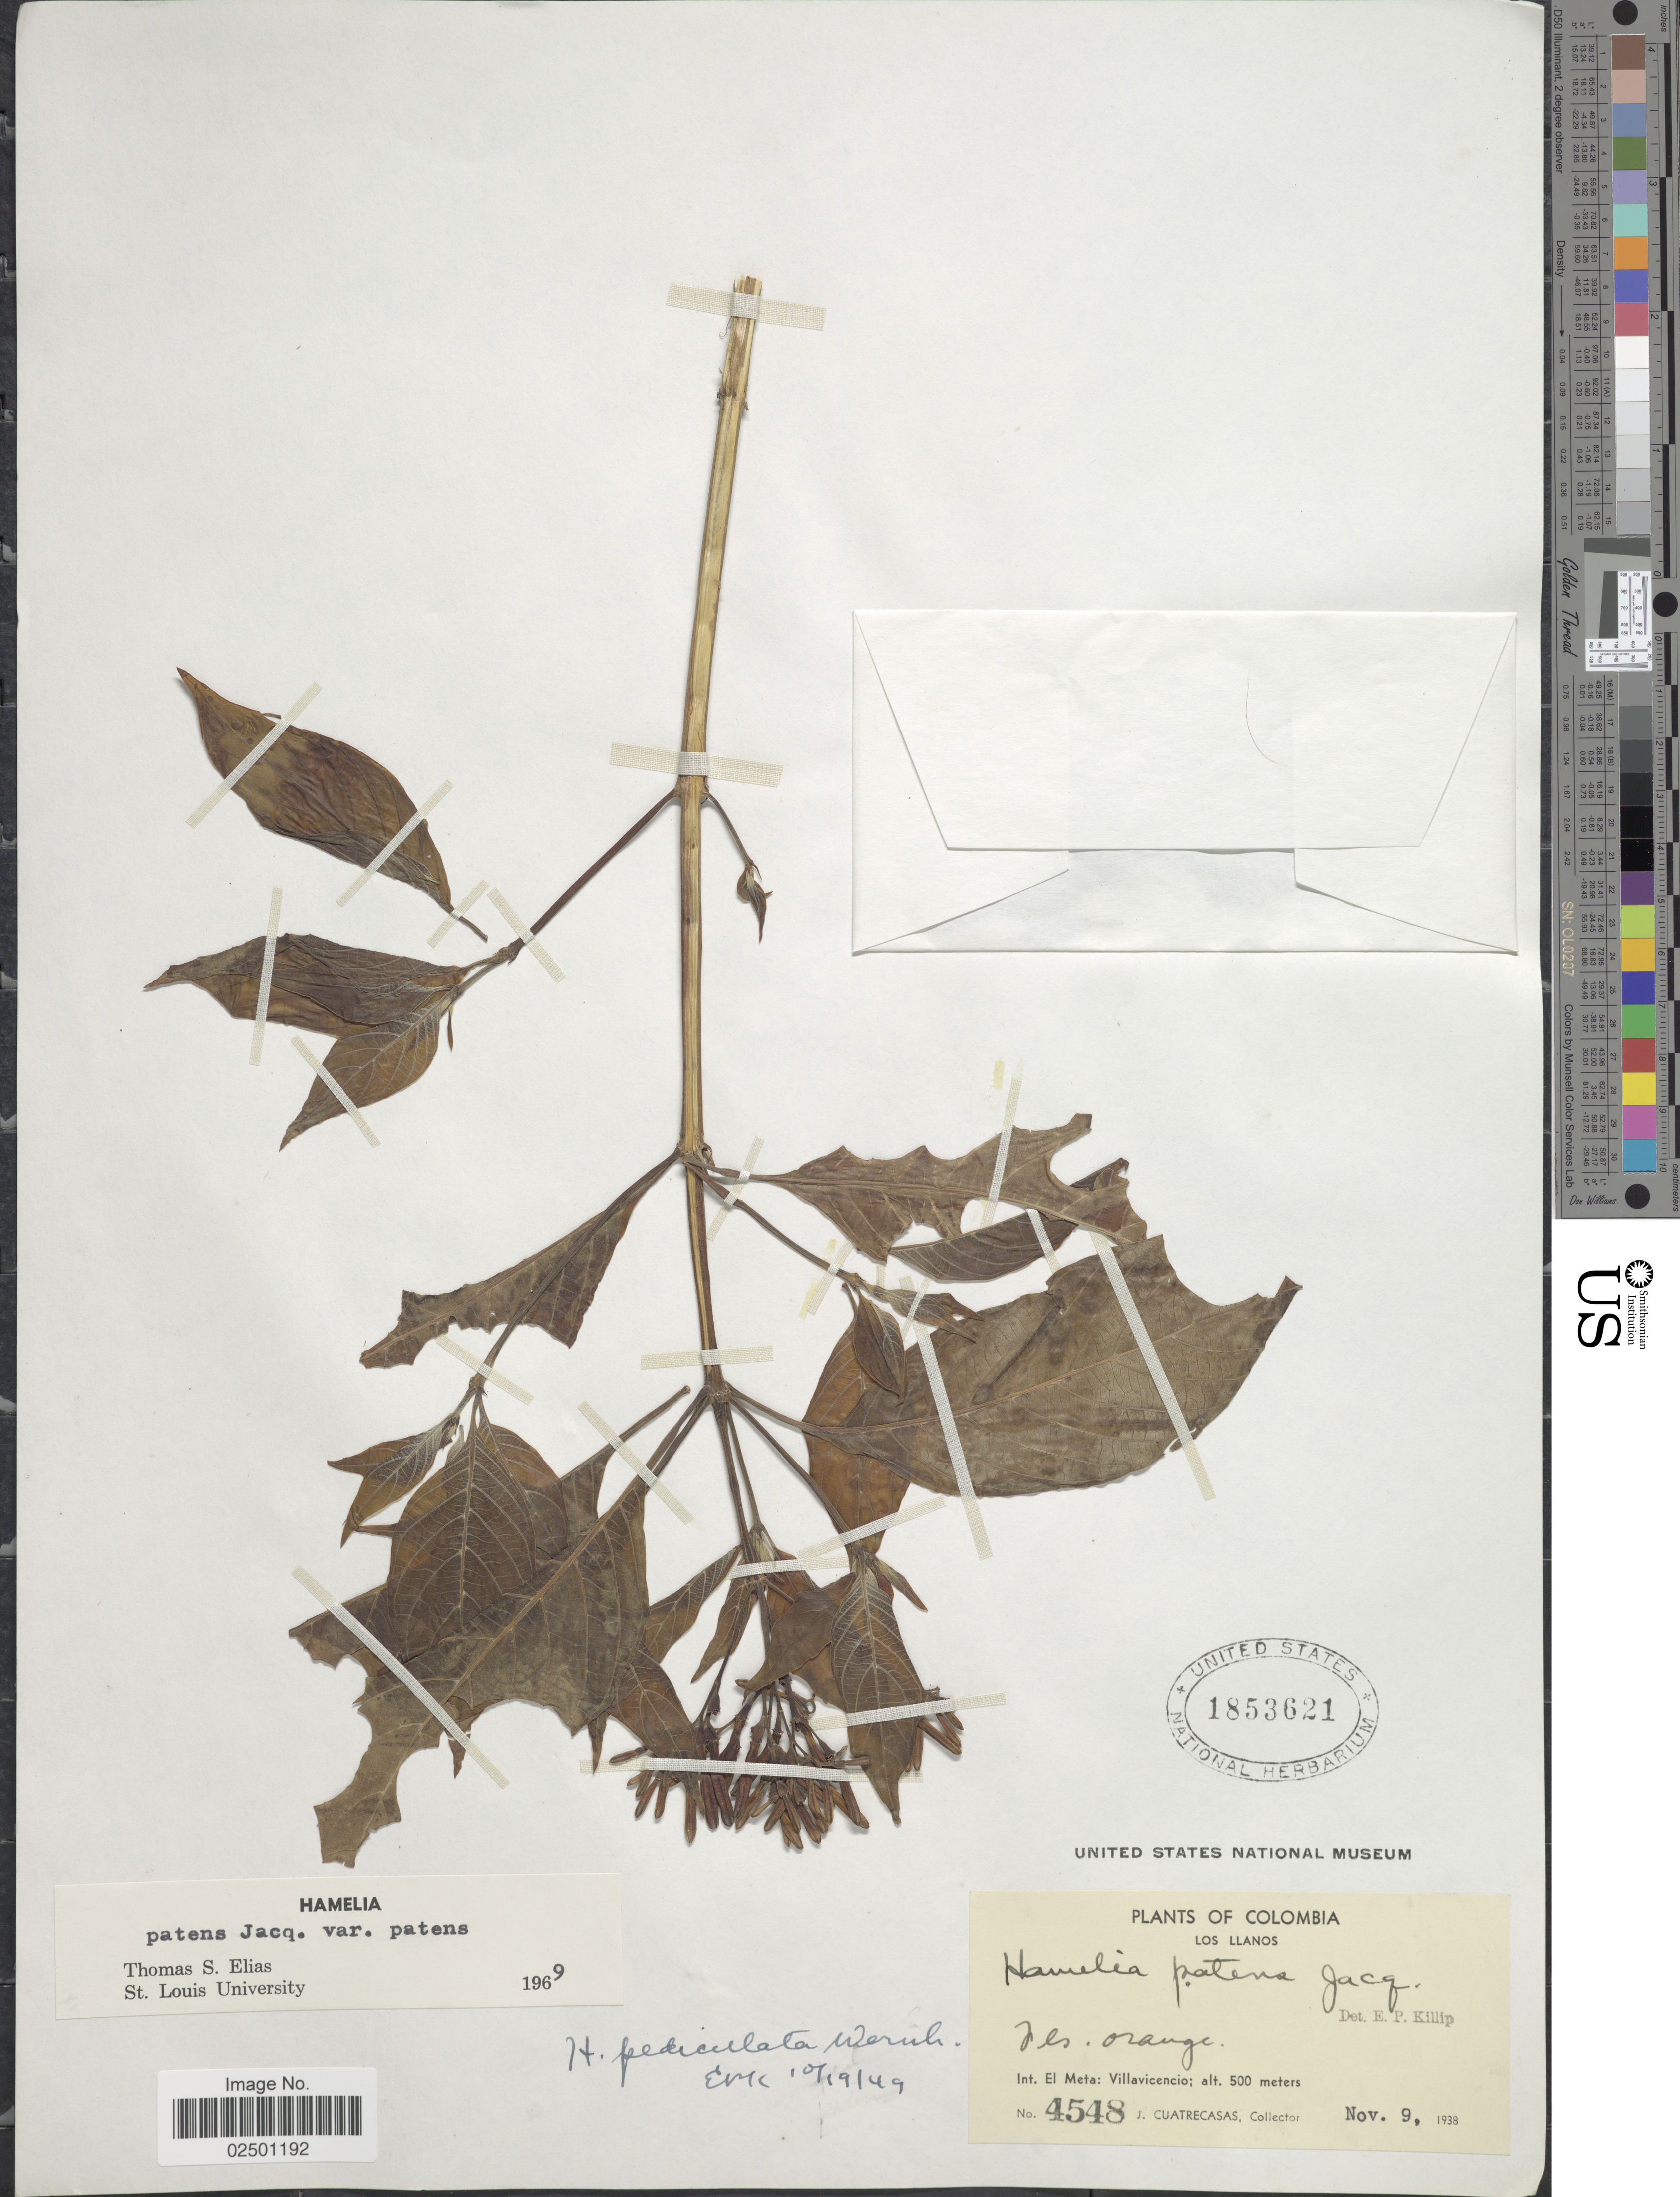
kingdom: Plantae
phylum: Tracheophyta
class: Magnoliopsida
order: Gentianales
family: Rubiaceae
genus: Hamelia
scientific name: Hamelia patens var. patens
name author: Jacq.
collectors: J. Cuatrecasas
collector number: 4548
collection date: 1938-11-09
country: Colombia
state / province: Meta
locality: Los Llanos. Int. El Meta: Villavicencio.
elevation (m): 500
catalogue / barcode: US 1853621